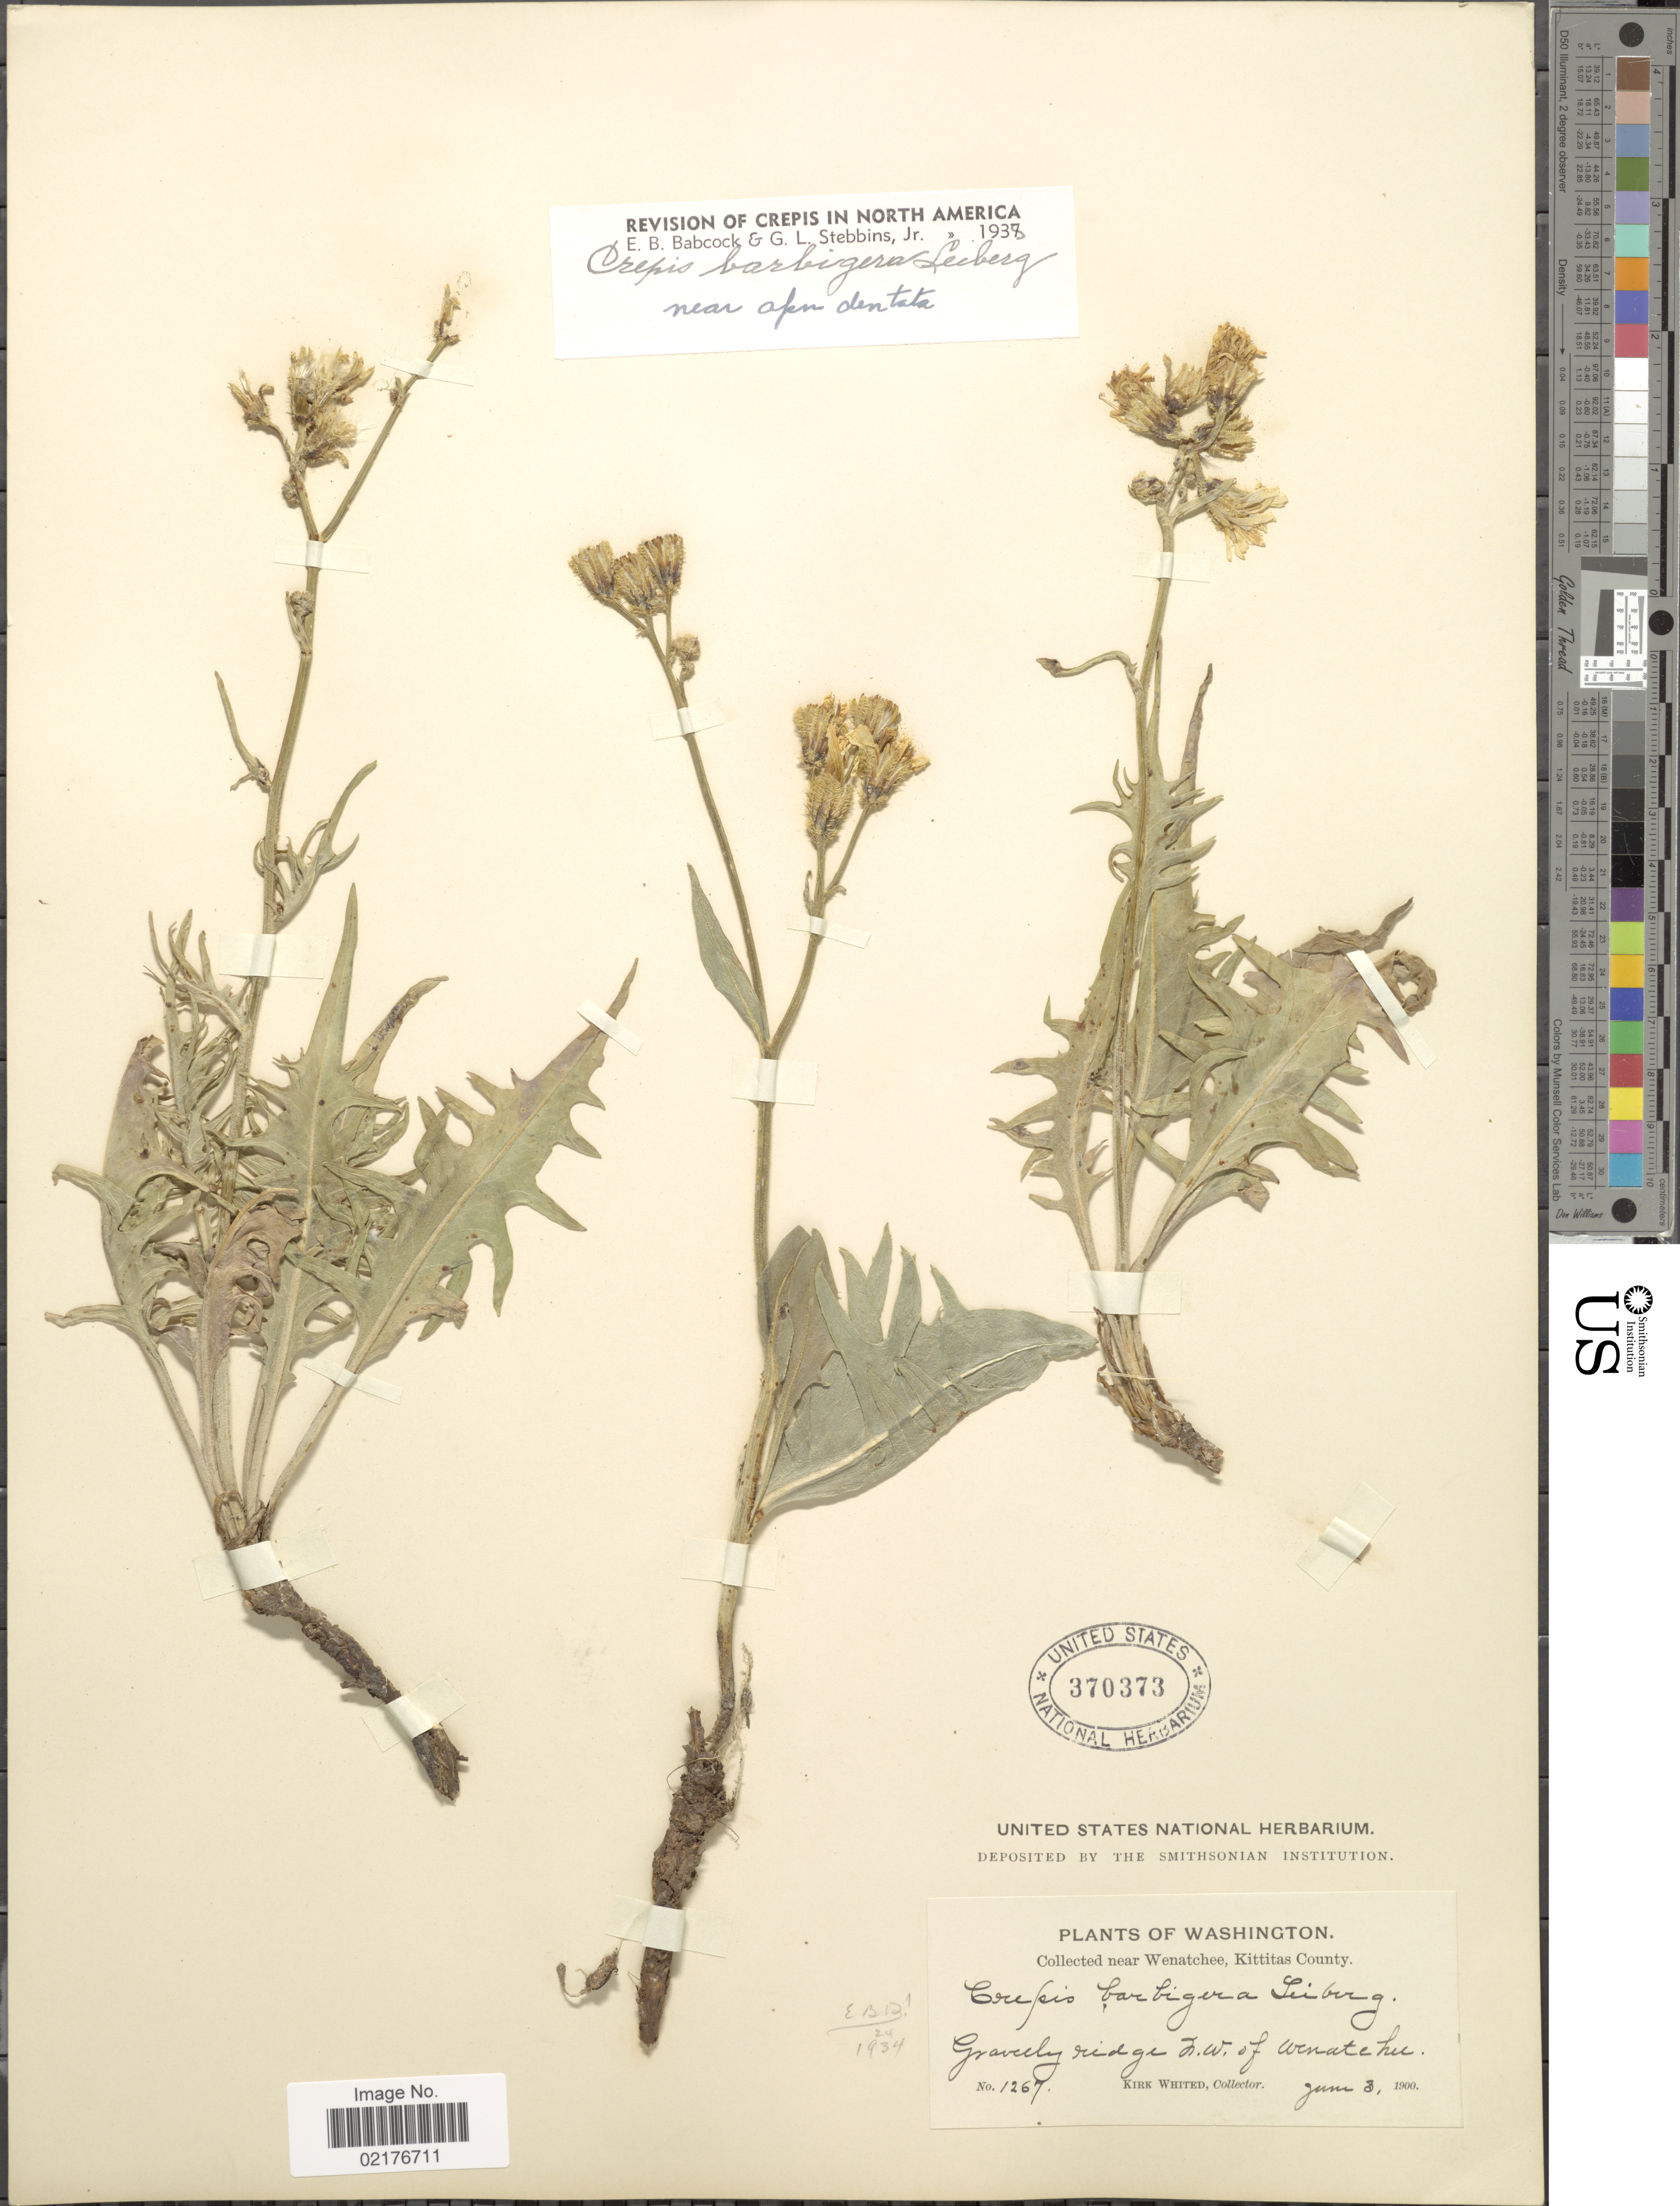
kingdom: Plantae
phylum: Tracheophyta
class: Magnoliopsida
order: Asterales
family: Asteraceae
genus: Crepis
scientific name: Crepis barbigera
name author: Leiberg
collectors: K. Whited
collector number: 1267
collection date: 1900-06-03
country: United States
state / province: Washington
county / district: Kittitas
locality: Near Wenatchee, Kittitas County, Gravely ridge N.W. of Wenatchee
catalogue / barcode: US 370373